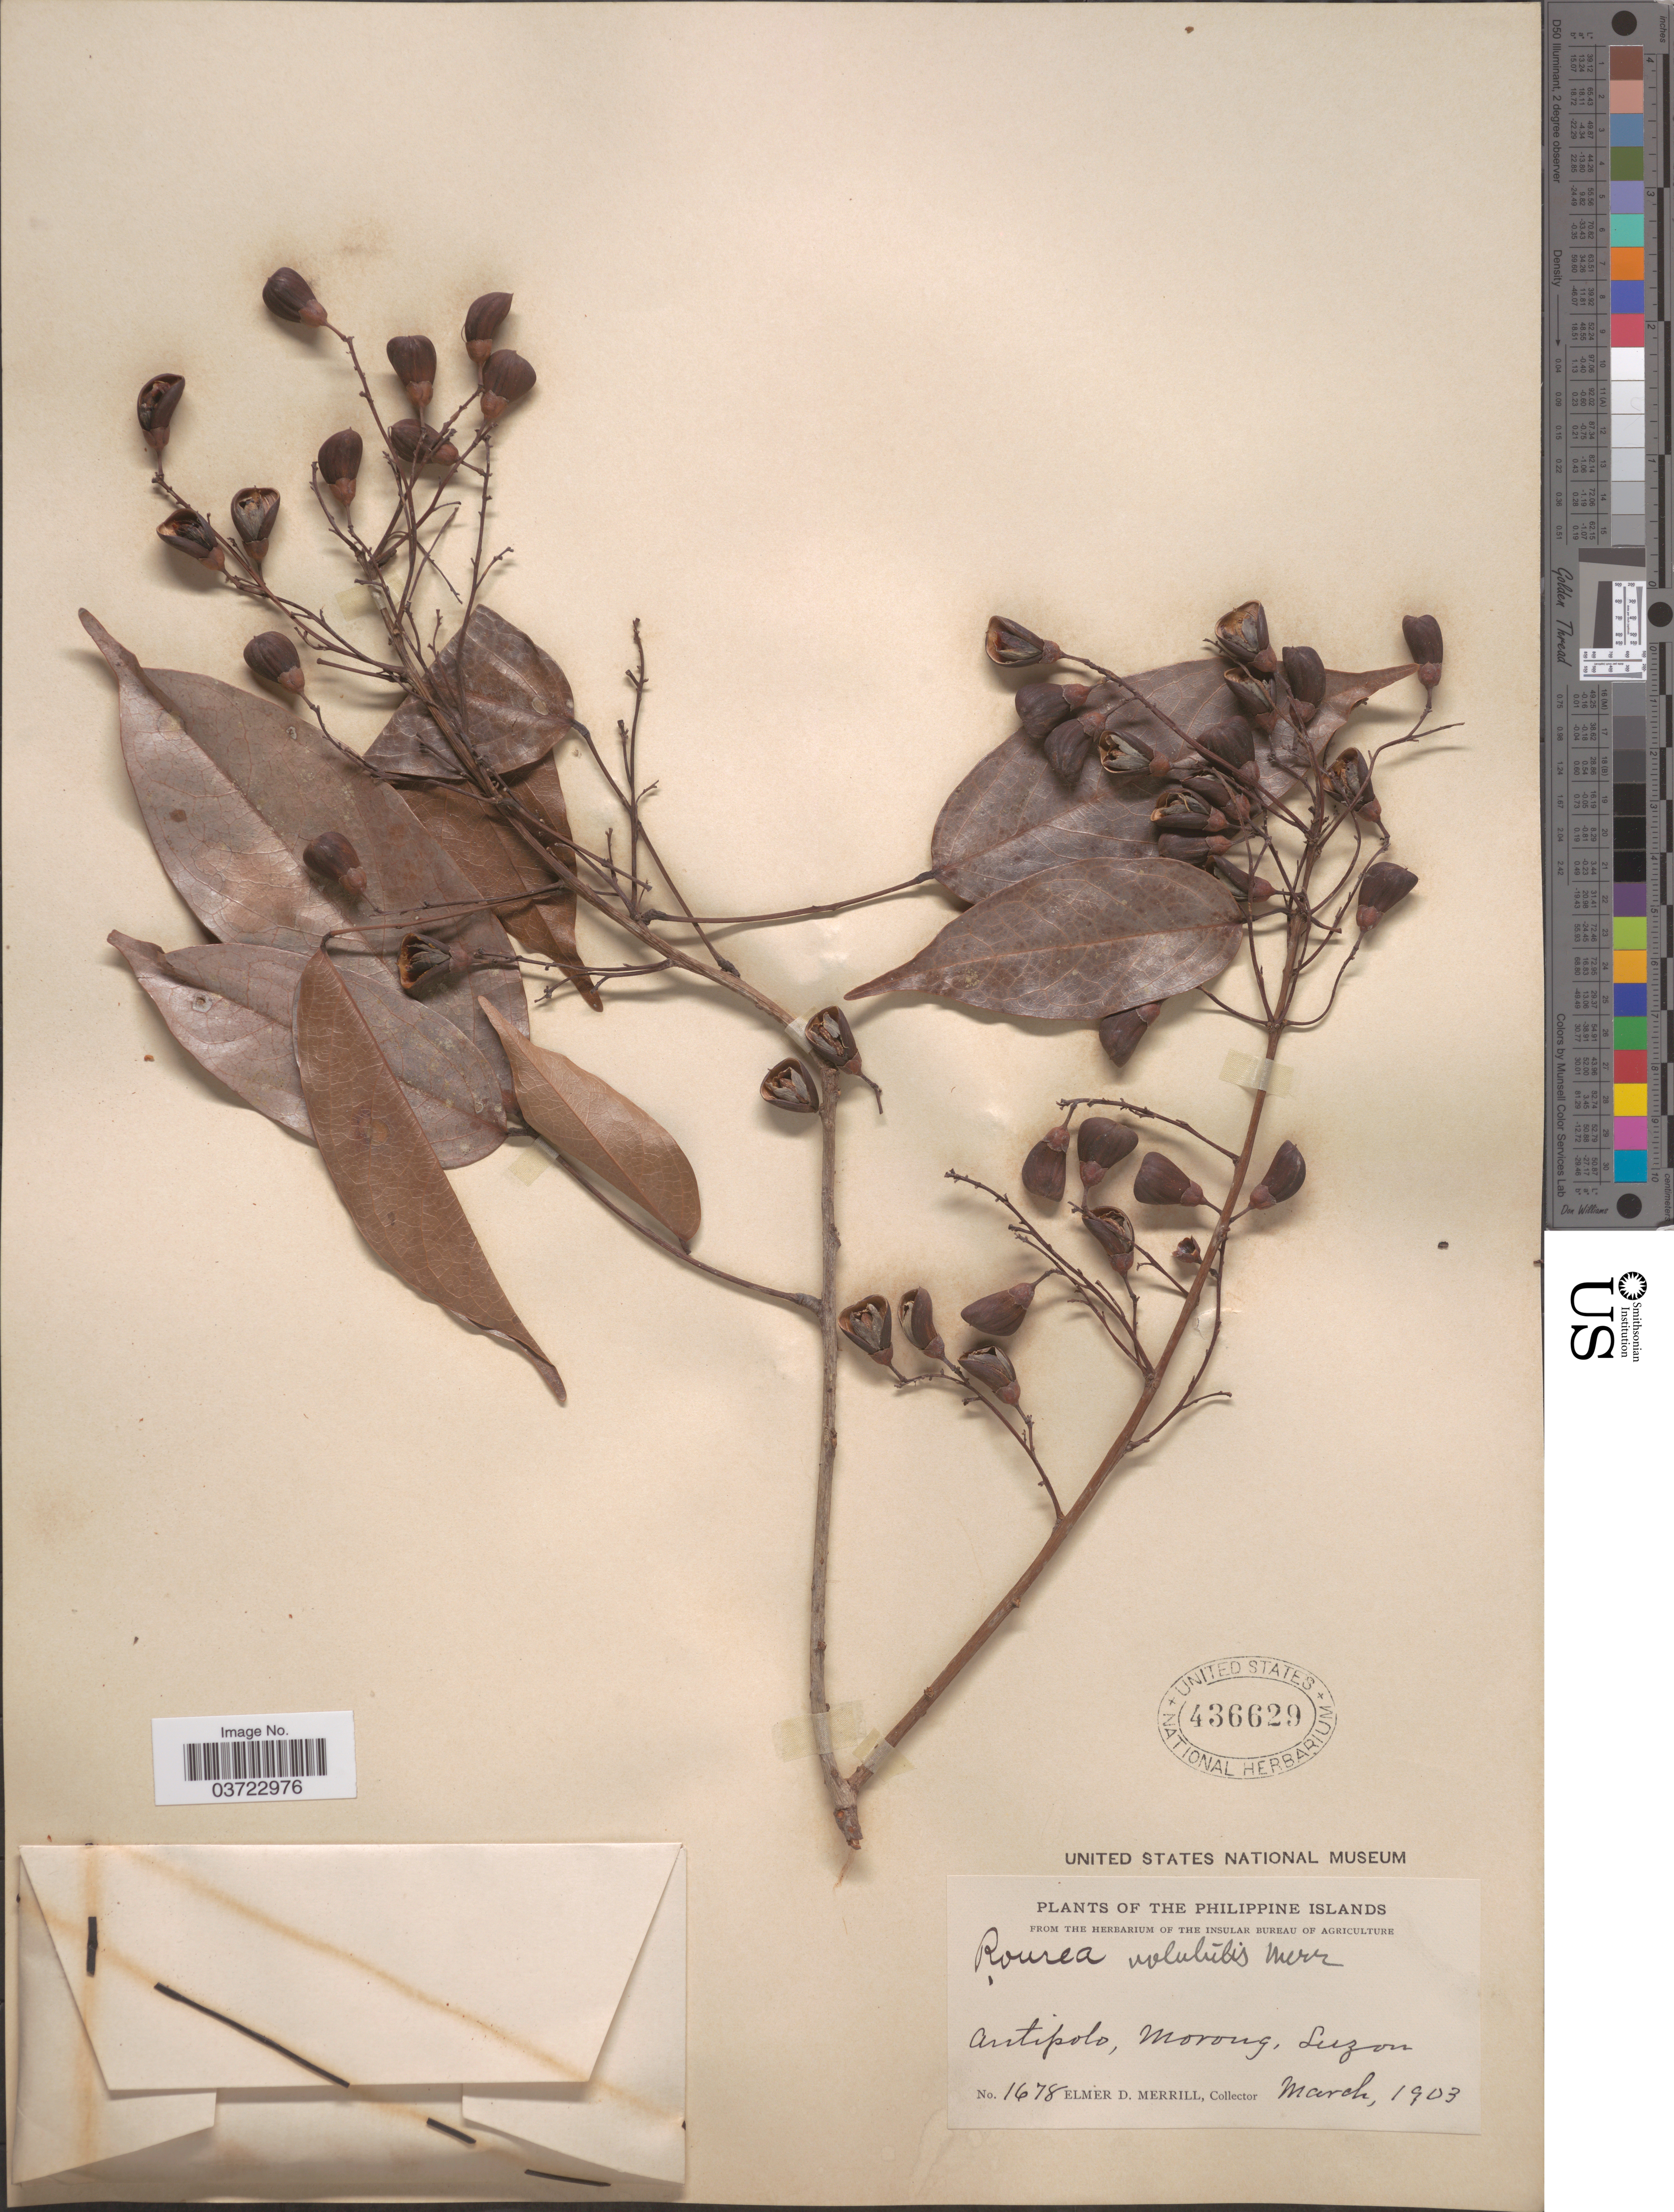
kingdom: Plantae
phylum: Tracheophyta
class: Magnoliopsida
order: Oxalidales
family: Connaraceae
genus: Rourea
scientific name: Rourea volubilis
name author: Merr.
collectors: E. D. Merrill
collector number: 1678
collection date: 1903-03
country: Philippines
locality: The Philippine Islands. Antipolo, Morong, Luzon.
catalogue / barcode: US 436629